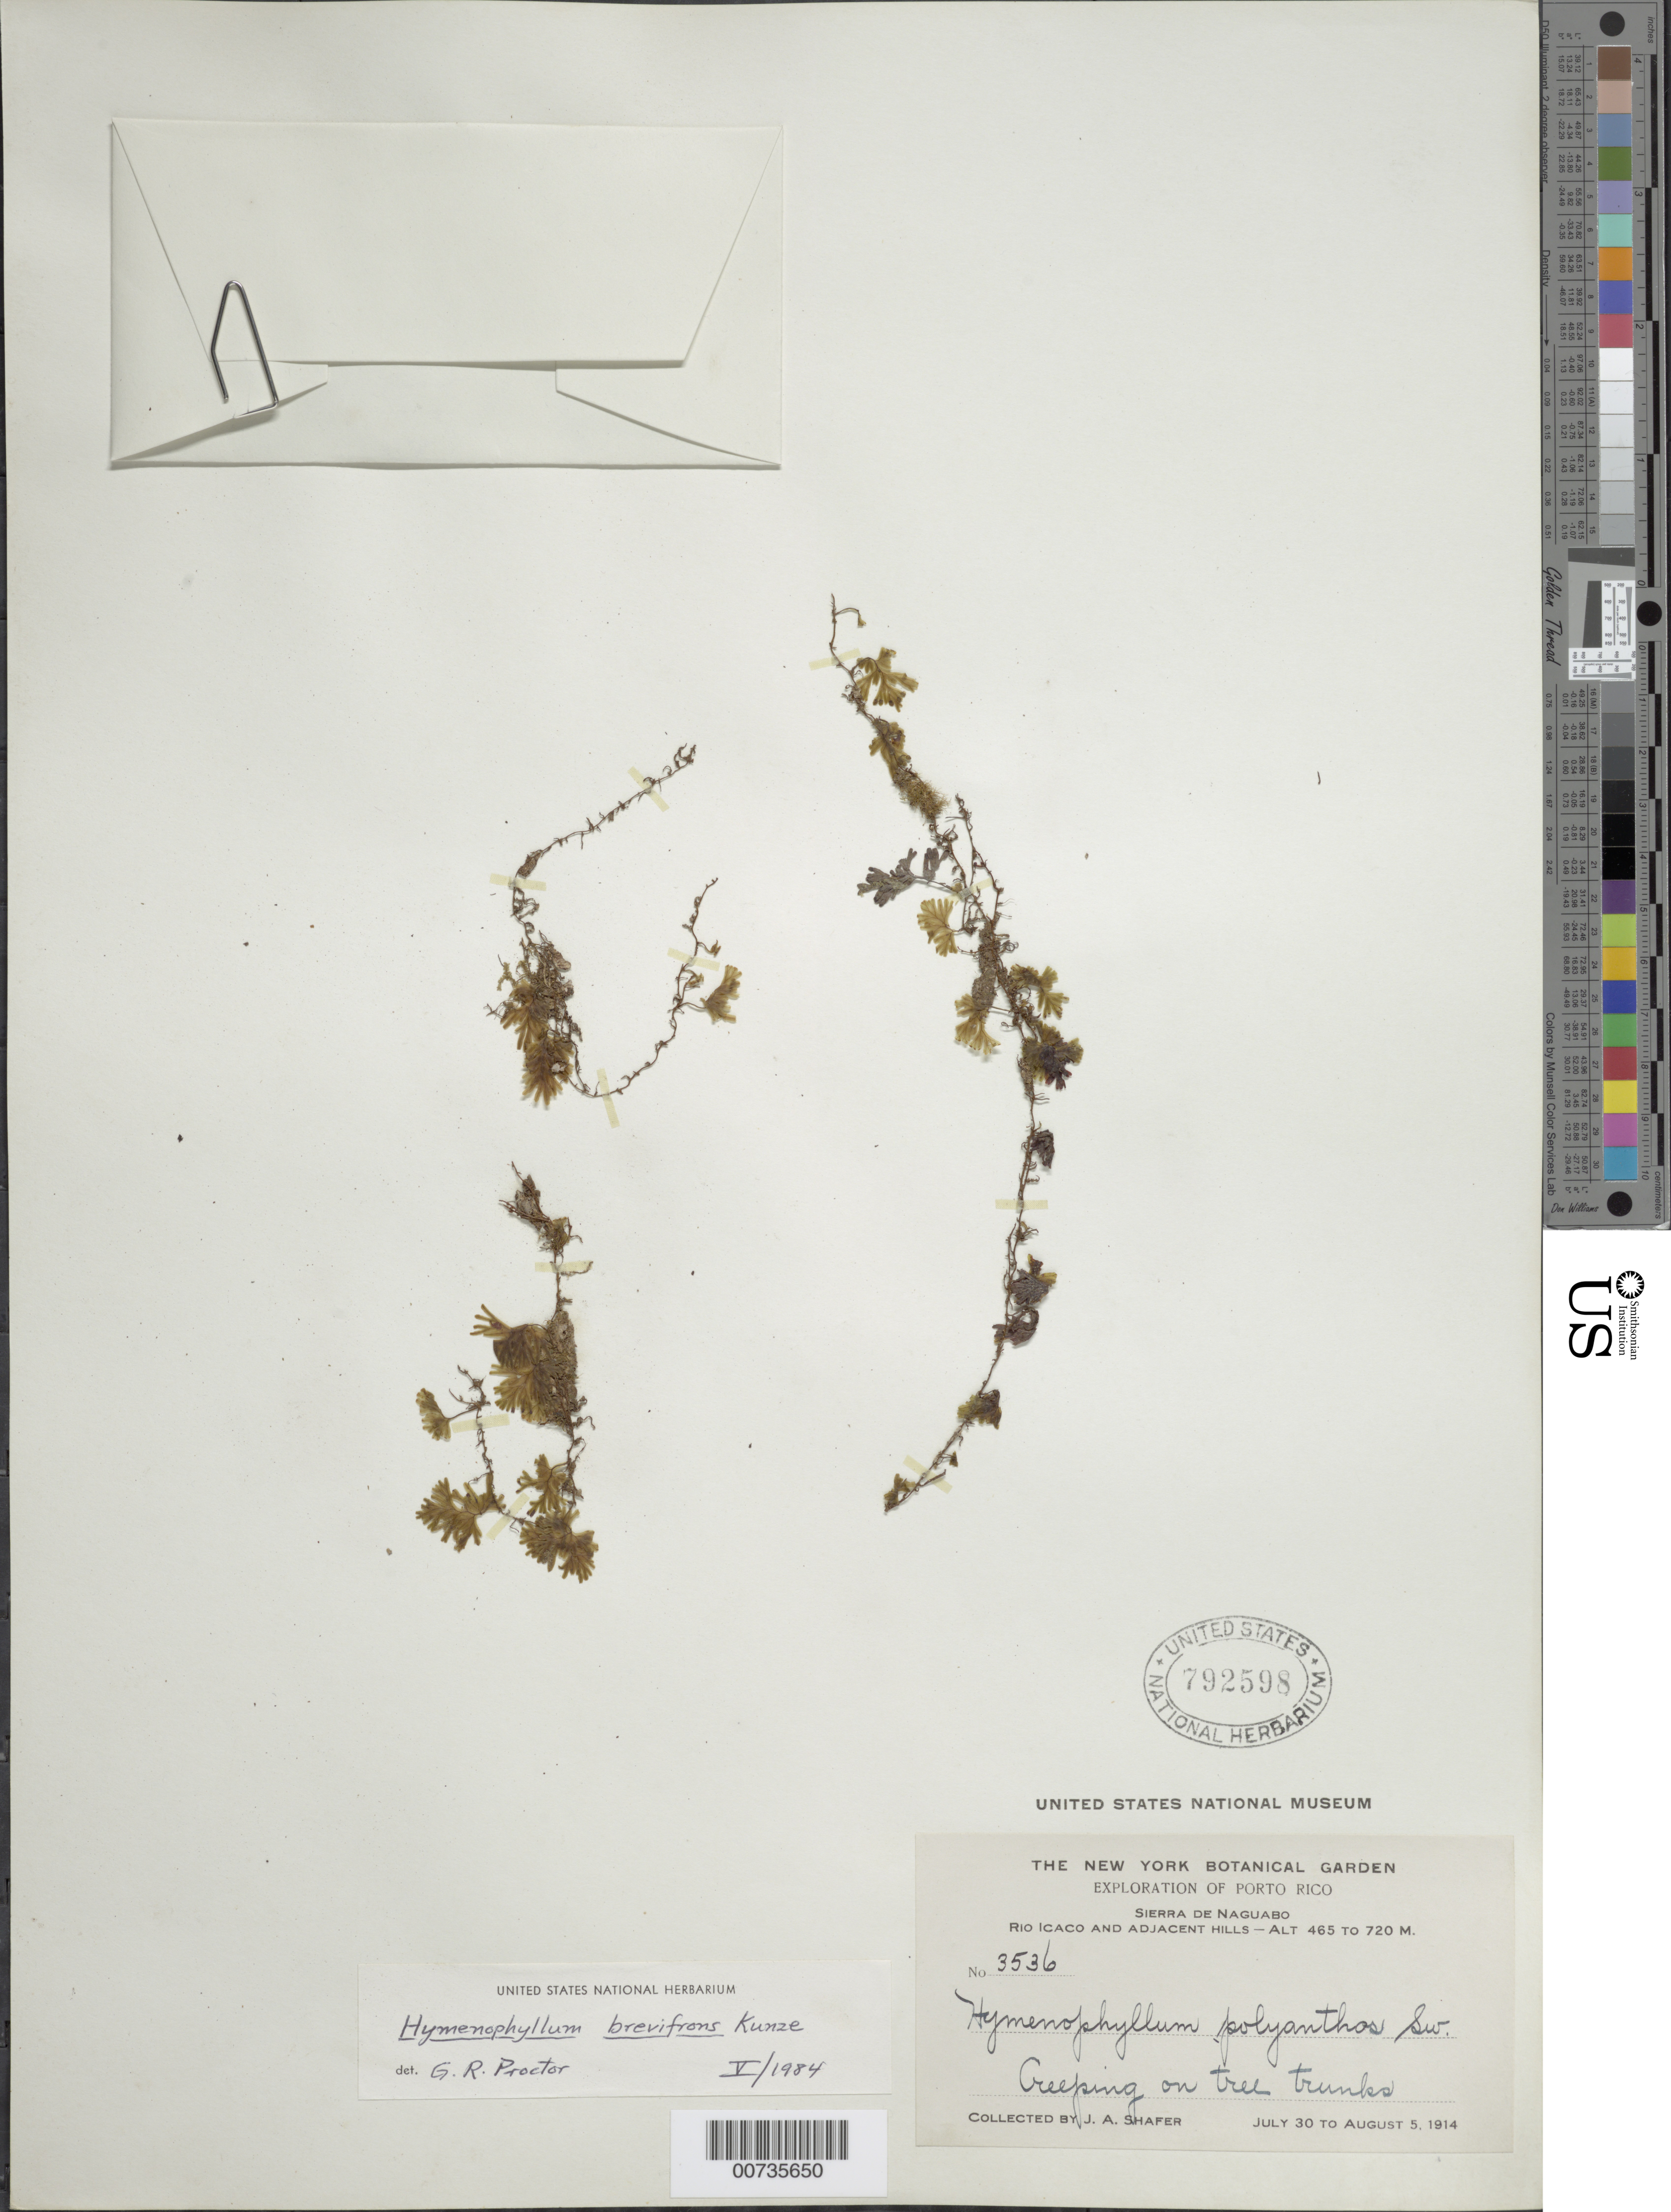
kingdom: Plantae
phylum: Tracheophyta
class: Polypodiopsida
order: Hymenophyllales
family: Hymenophyllaceae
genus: Hymenophyllum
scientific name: Hymenophyllum brevifrons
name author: Kunze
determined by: Proctor, G. R.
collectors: J. A. Shafer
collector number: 3536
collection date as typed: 30 Jul 1914 to 05 Aug 1914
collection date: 1914-07-30/1914-08-05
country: Puerto Rico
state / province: Naguabo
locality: Sierra de Naguabo: Rio Icaco and Adjacetn Hills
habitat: Creeping on tree trunks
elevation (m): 465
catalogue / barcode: US 792598